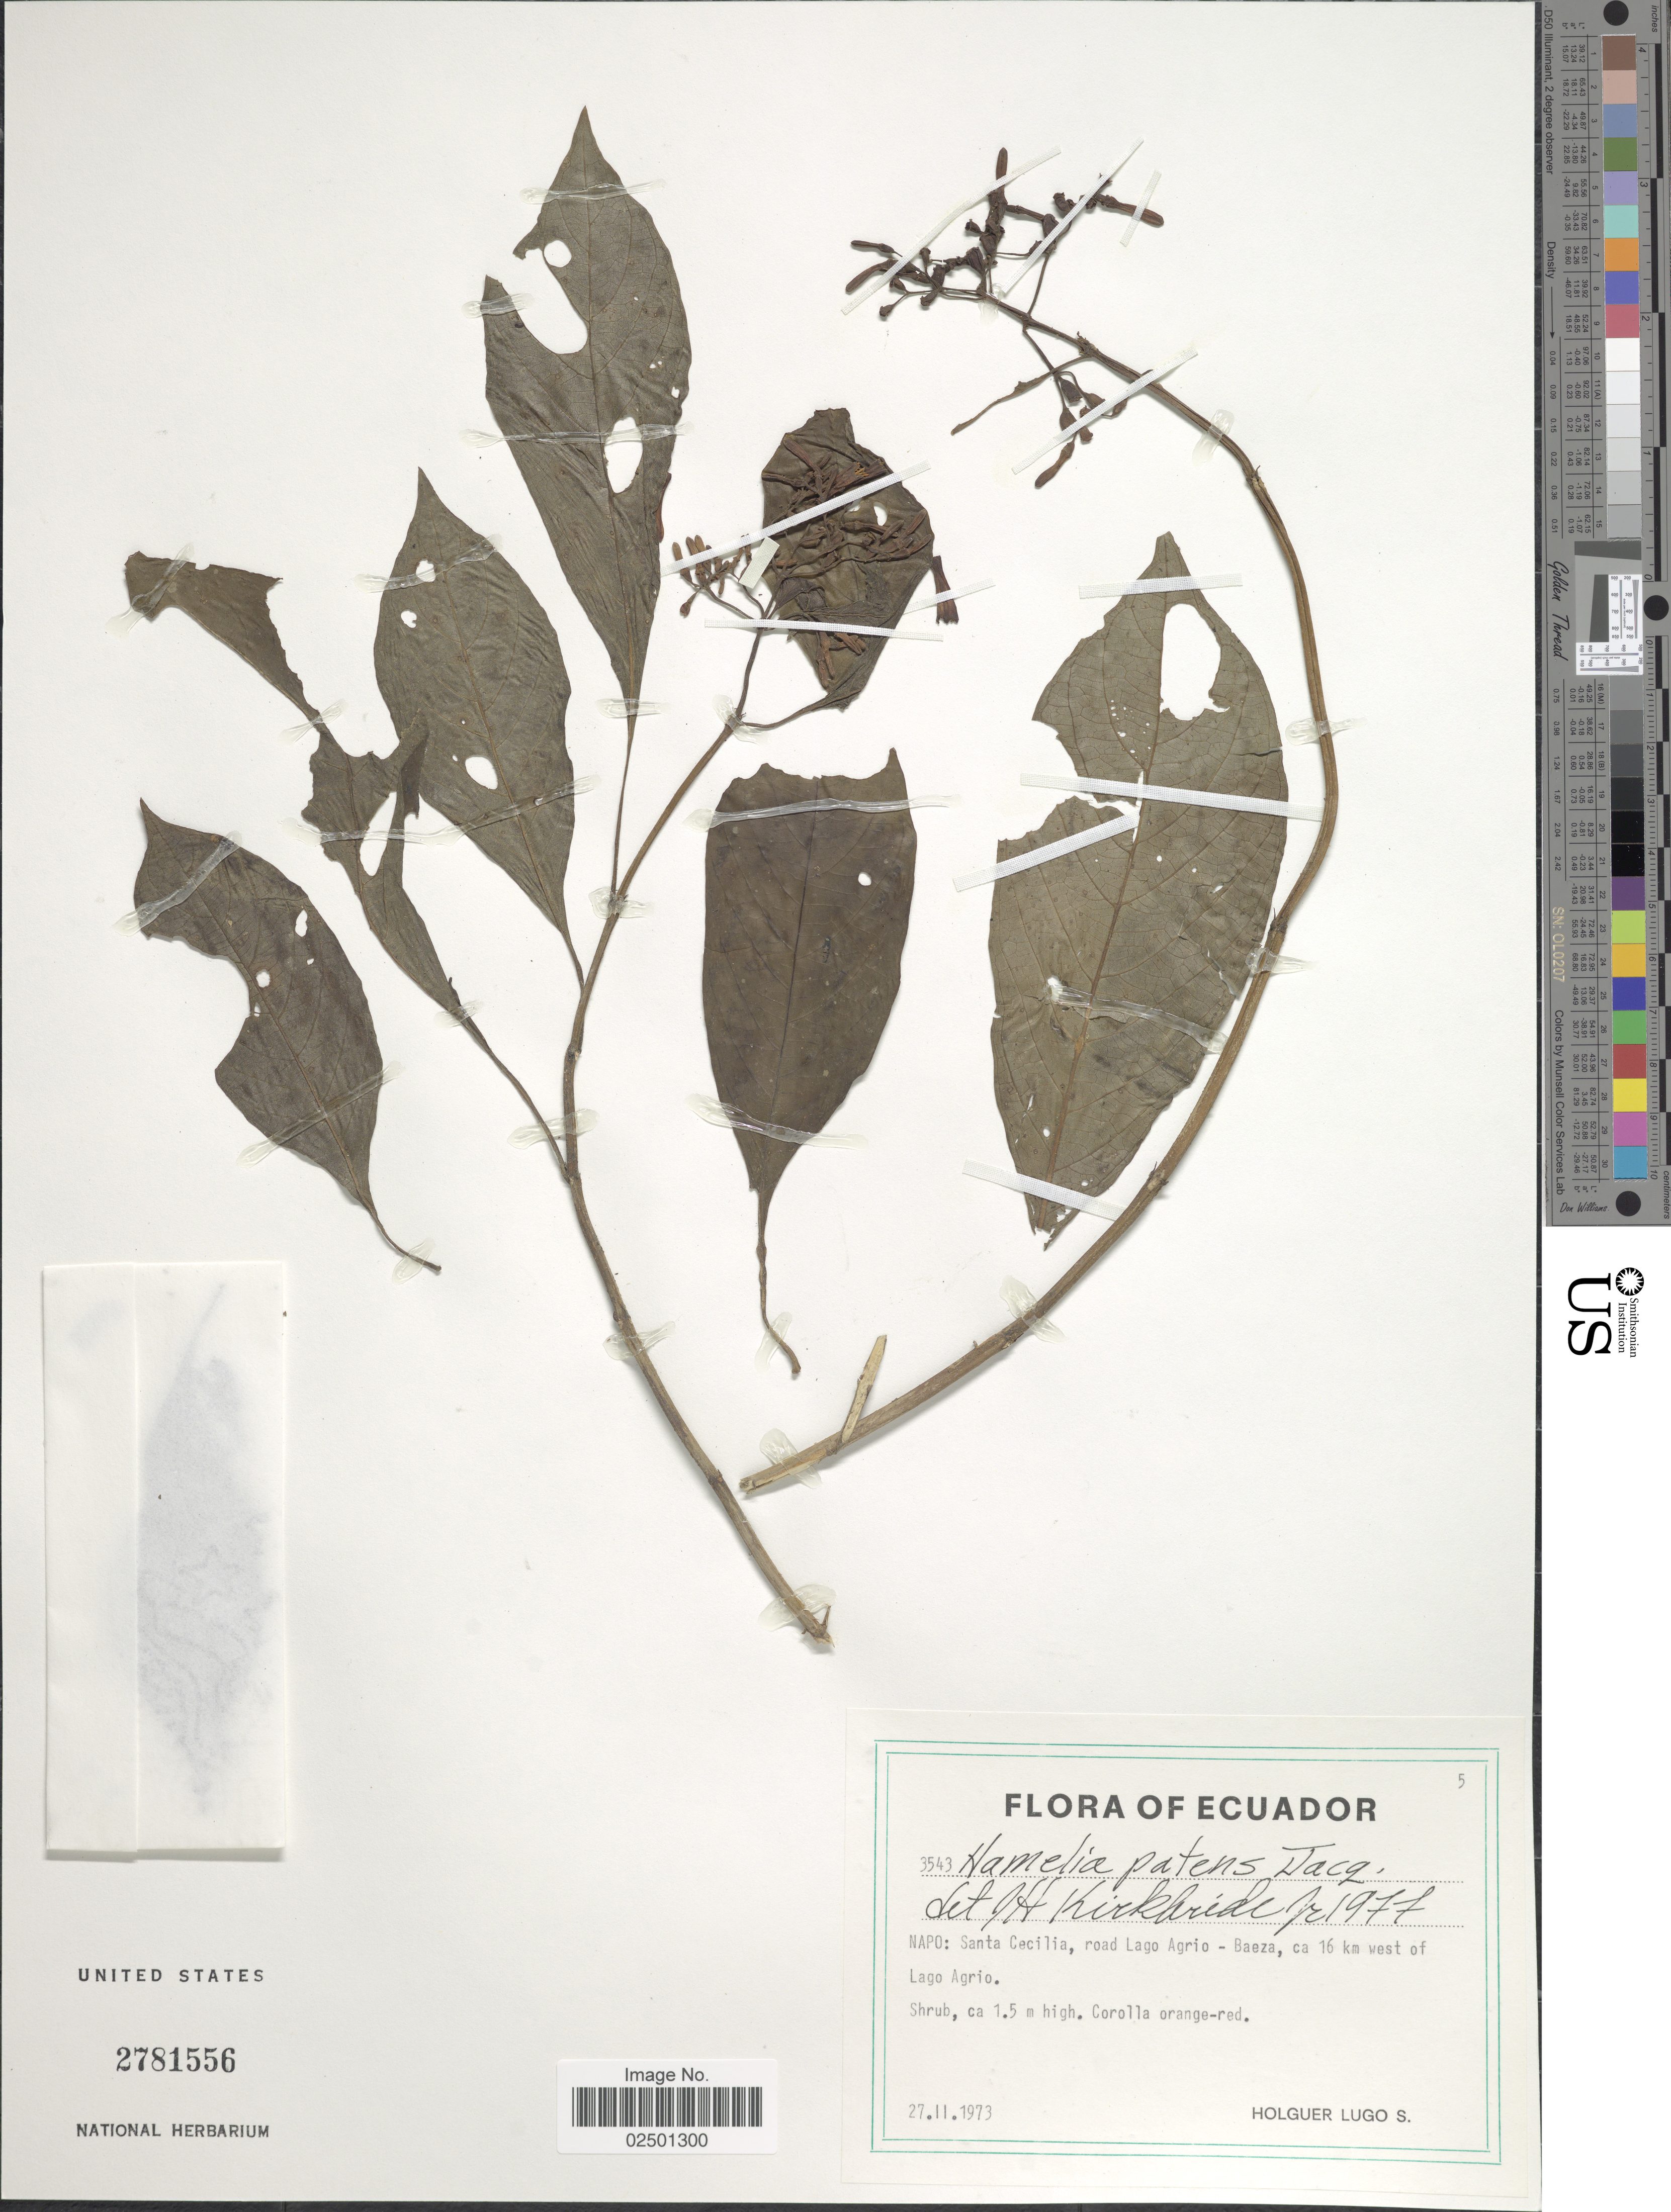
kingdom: Plantae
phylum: Tracheophyta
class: Magnoliopsida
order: Gentianales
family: Rubiaceae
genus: Hamelia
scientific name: Hamelia patens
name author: Jacq.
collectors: H. Lugo S.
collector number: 3543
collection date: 1973-02-27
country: Ecuador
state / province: Napo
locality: Santa Cecilia, road Lago Agrio - Baeza, ca 16 km west of Lago Agrio.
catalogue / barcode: US 2781556